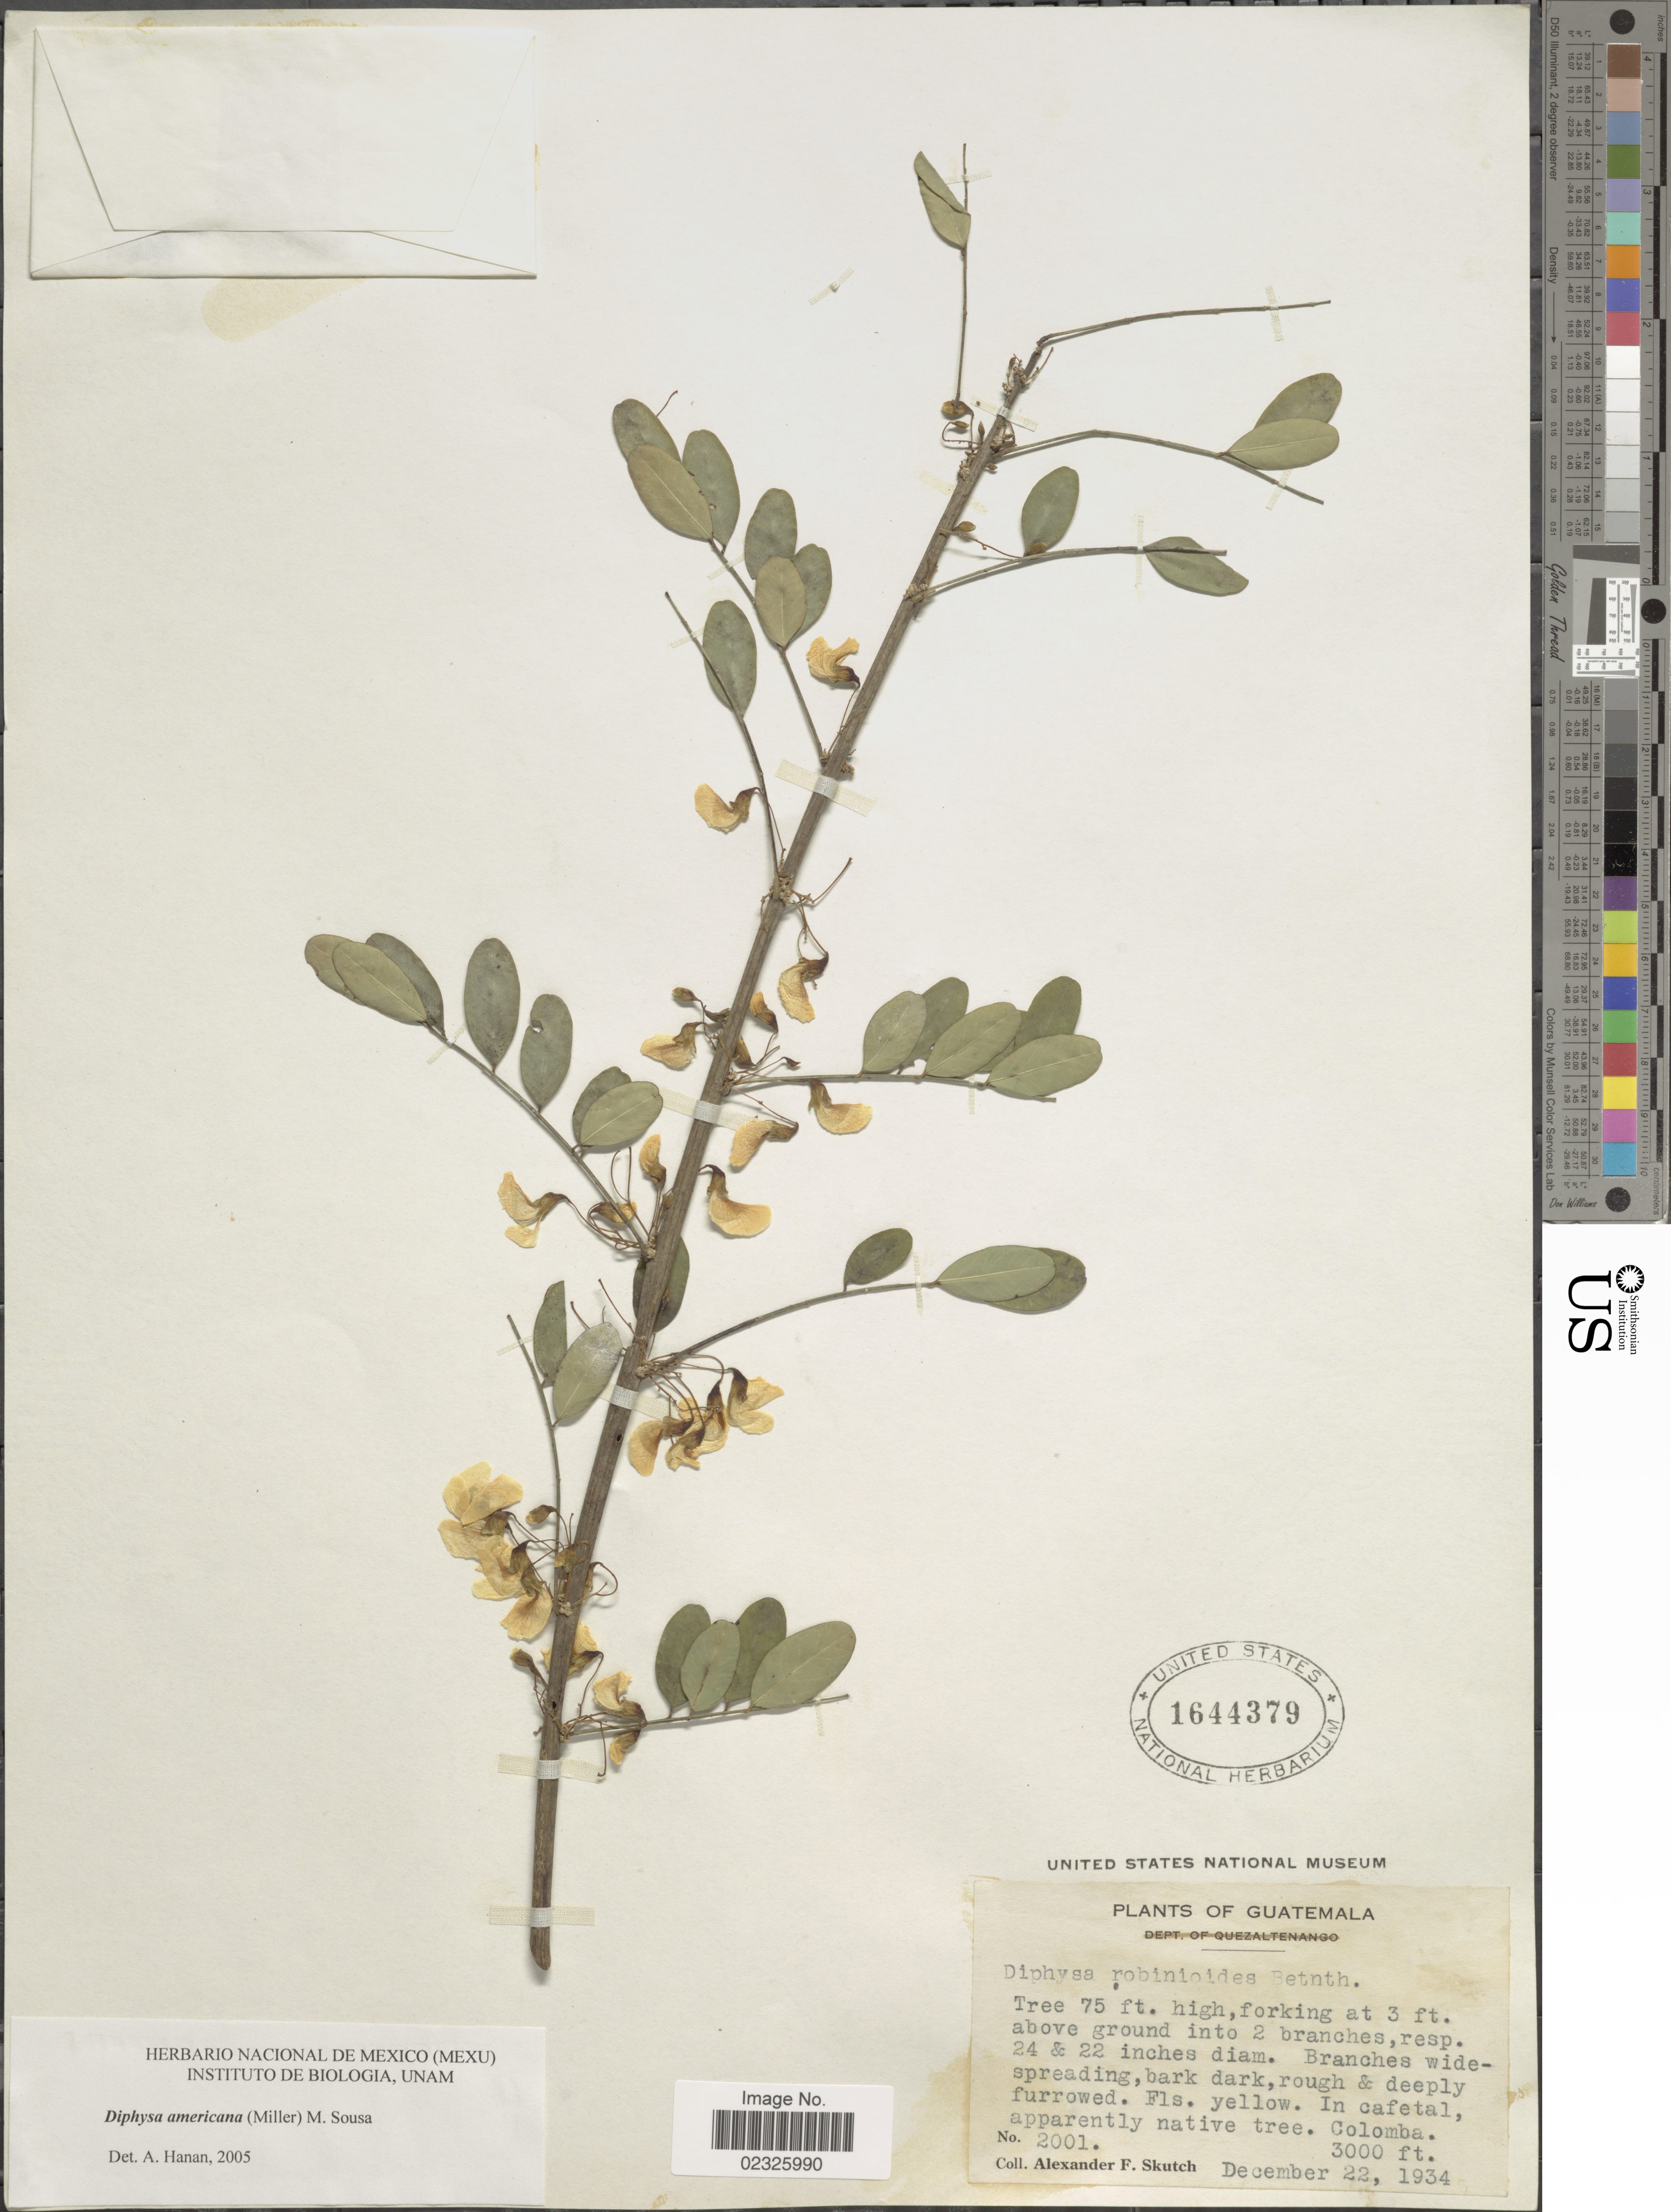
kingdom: Plantae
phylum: Tracheophyta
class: Magnoliopsida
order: Fabales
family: Fabaceae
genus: Diphysa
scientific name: Diphysa americana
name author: (Mill.) M. Sousa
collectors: A. F. Skutch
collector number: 2001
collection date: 1934-12-22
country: Guatemala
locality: In cafetal, apparently native tree, Colomba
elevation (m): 914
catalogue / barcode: US 1644379